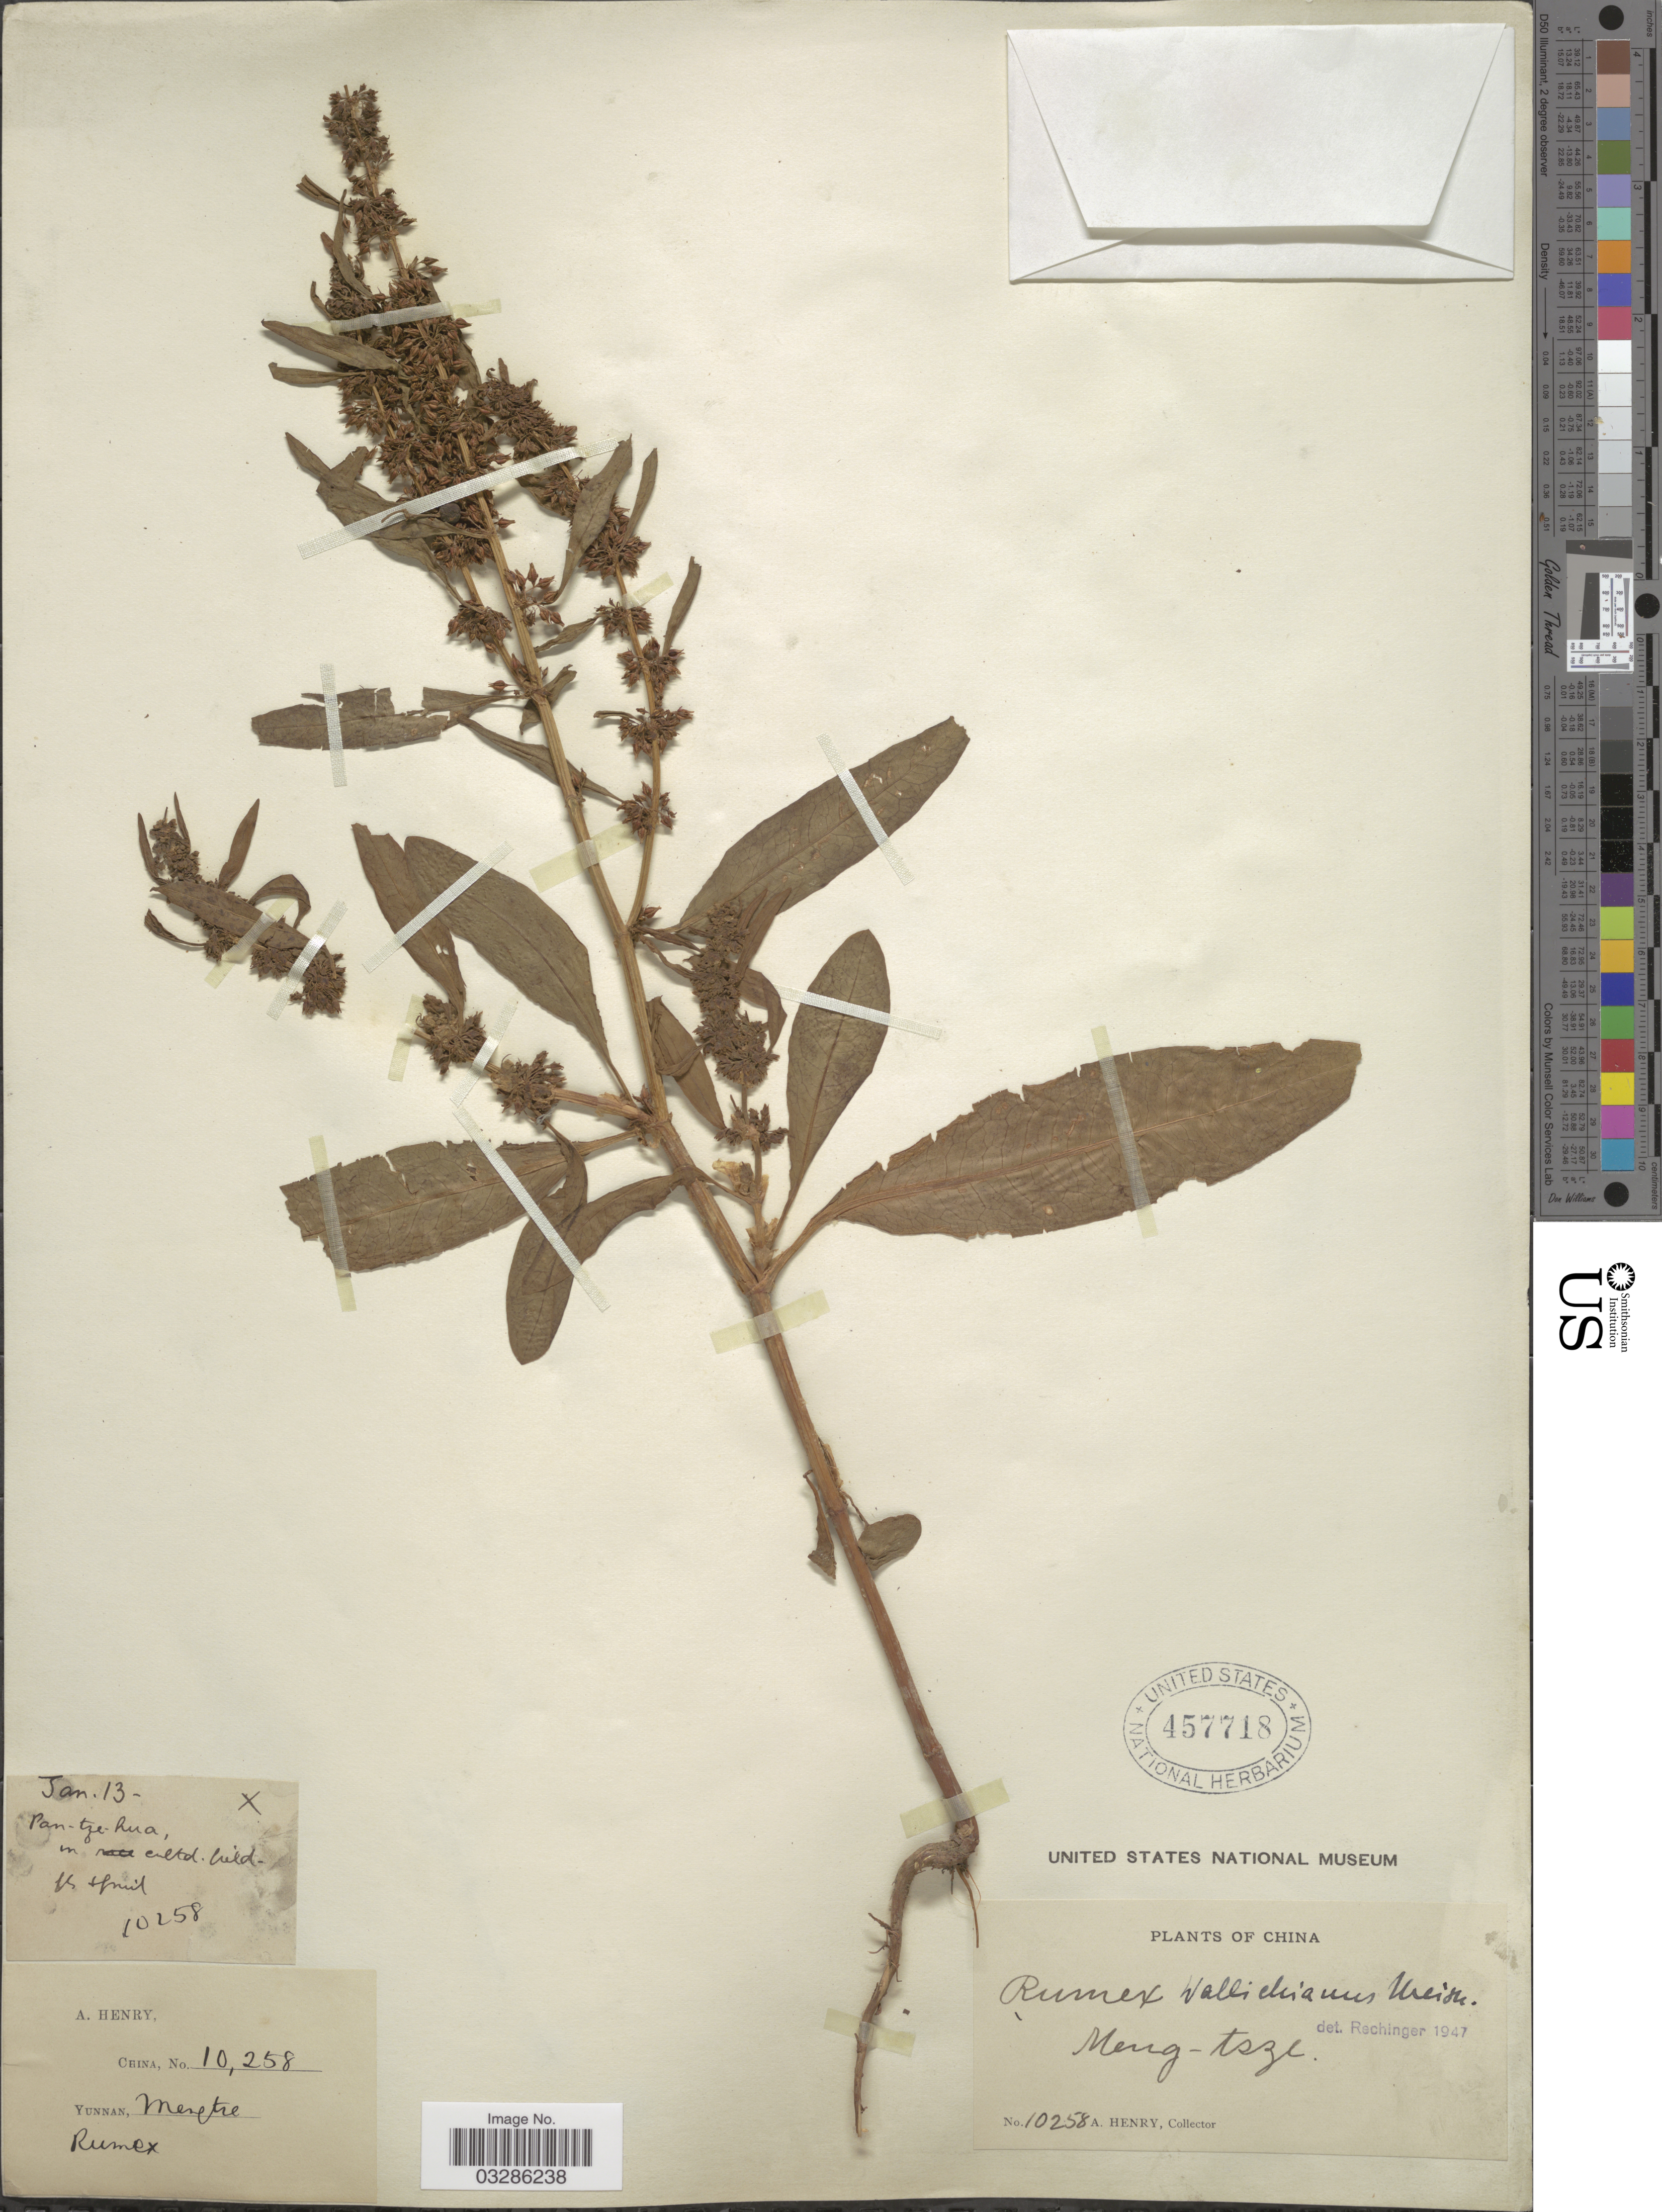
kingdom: Plantae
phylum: Tracheophyta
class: Magnoliopsida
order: Caryophyllales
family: Polygonaceae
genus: Rumex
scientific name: Rumex wallichianus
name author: Meisn.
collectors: A. Henry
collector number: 10258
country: China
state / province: Yunnan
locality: Mengtze. Meng-tsze.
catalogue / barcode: US 457718